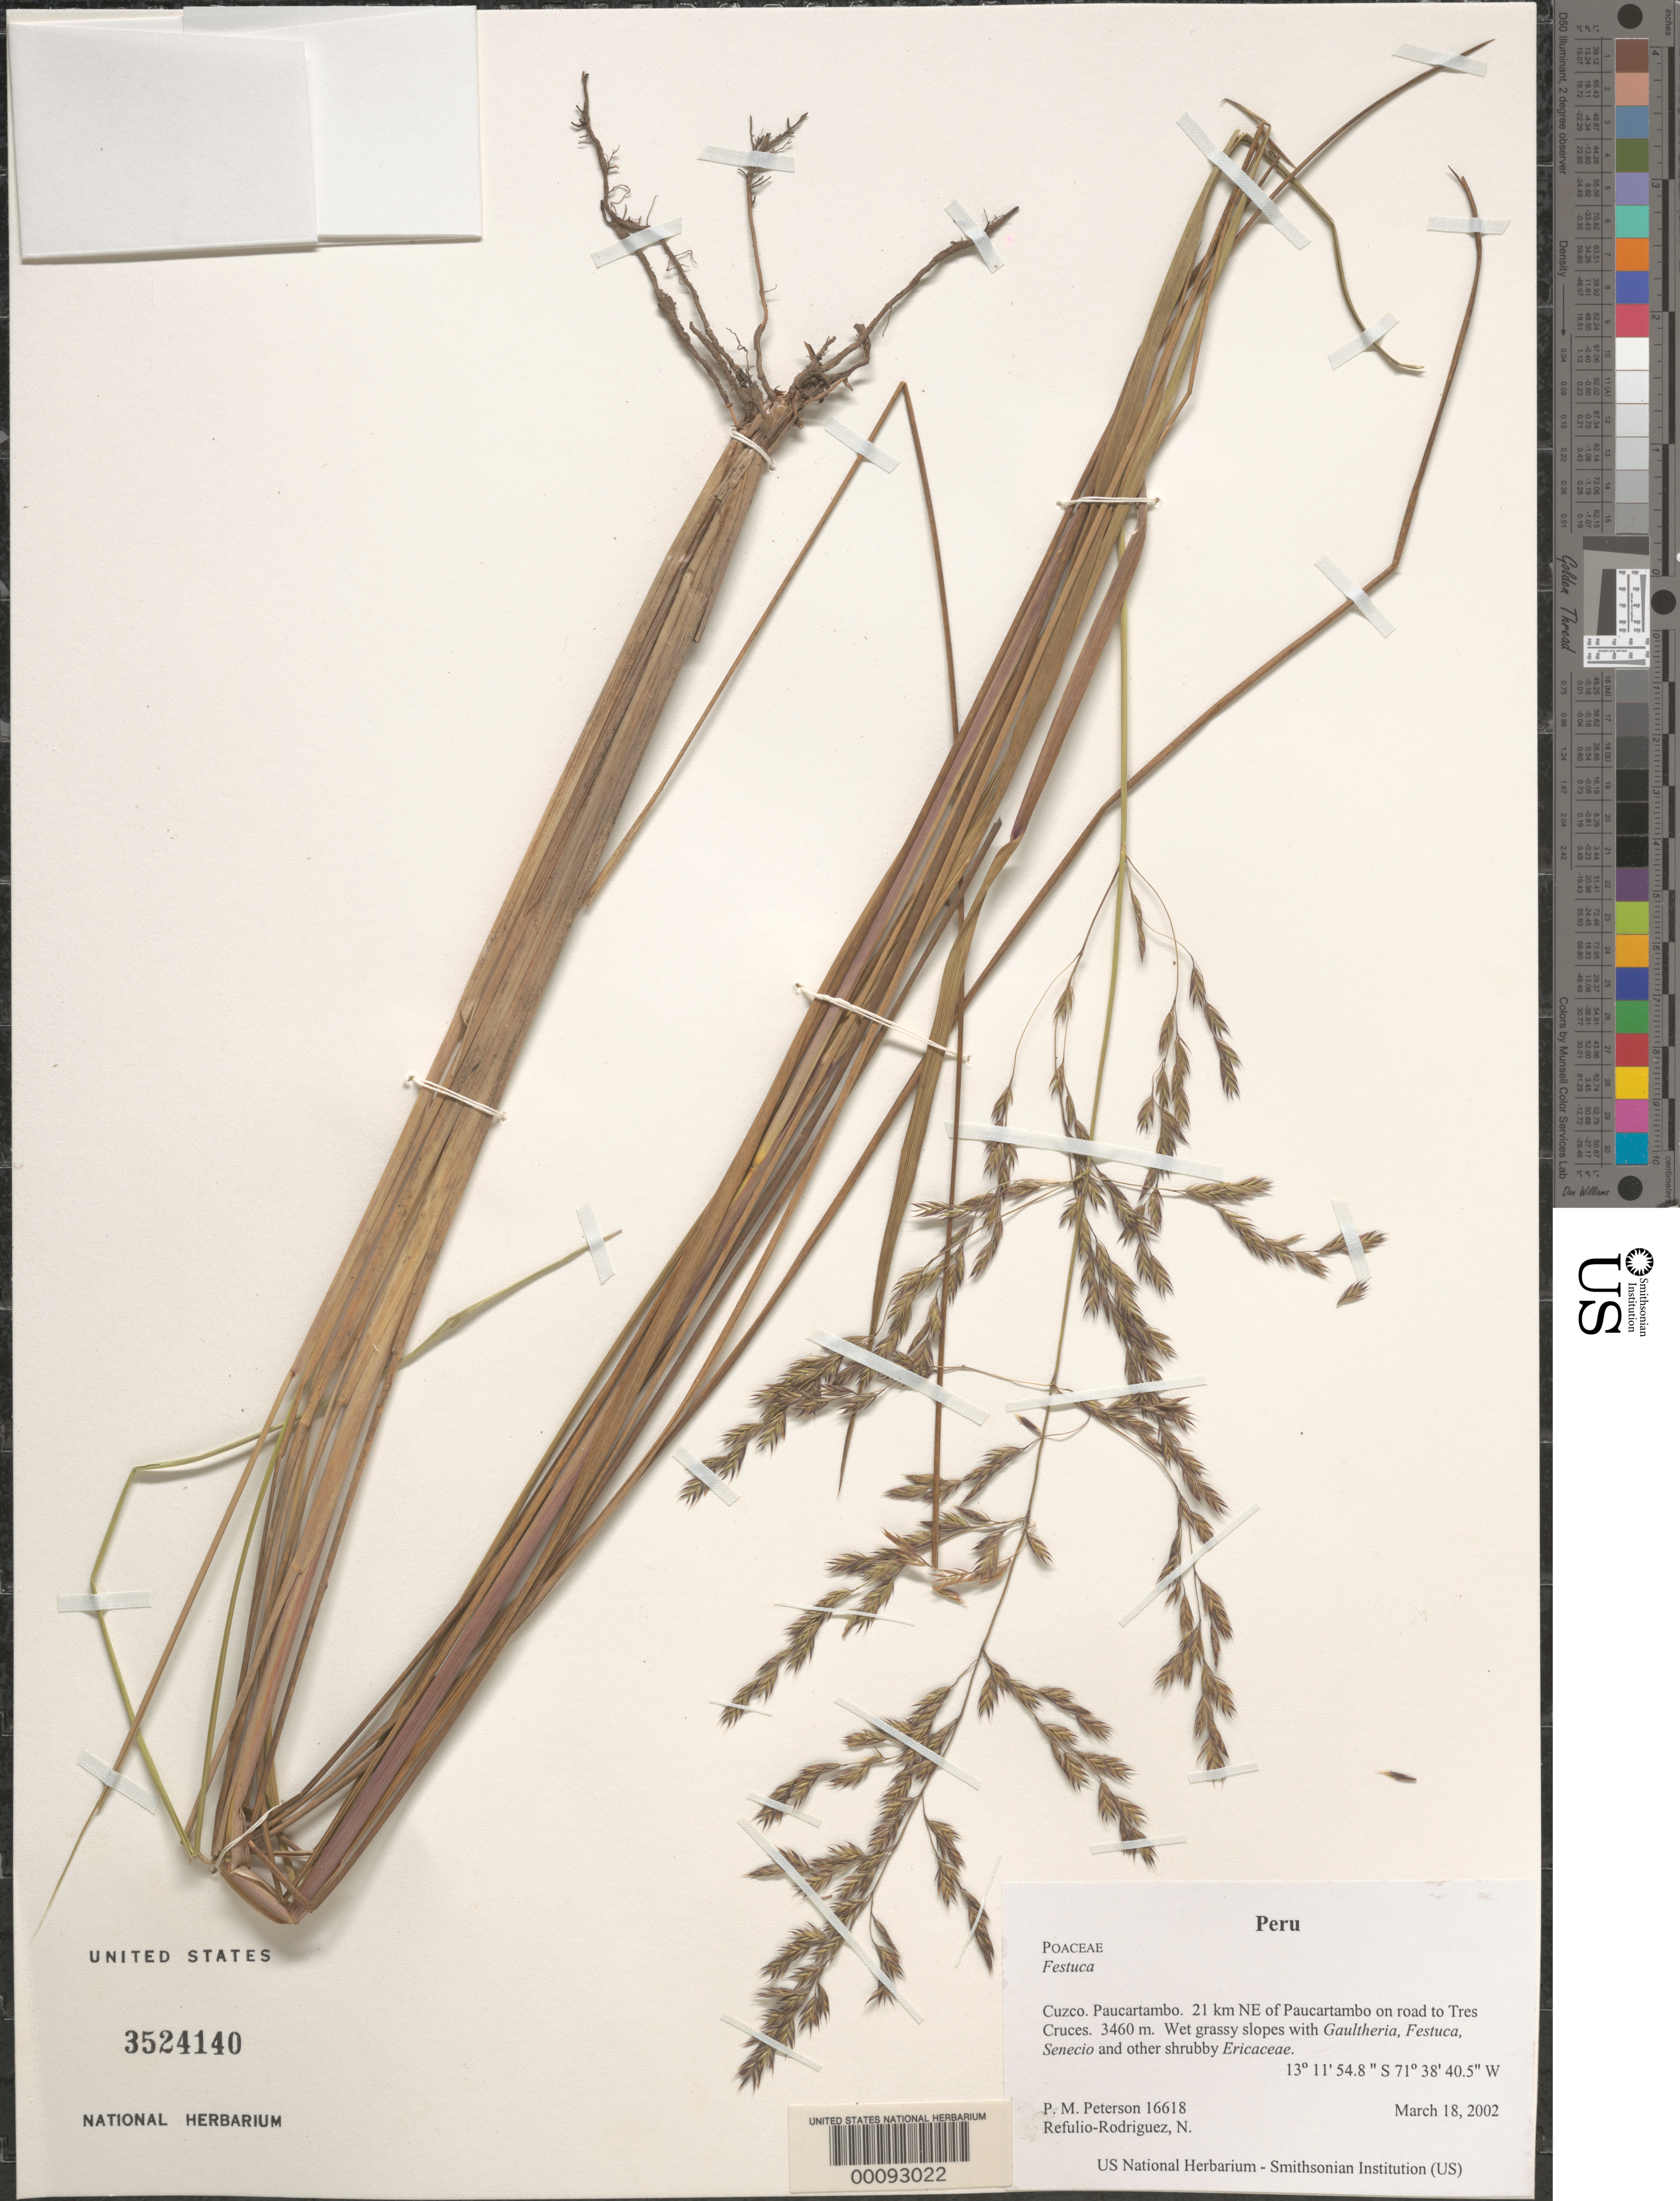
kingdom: Plantae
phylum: Tracheophyta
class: Liliopsida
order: Poales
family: Poaceae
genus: Festuca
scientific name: Festuca sp.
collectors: P. M. Peterson & N. Refulio-Rodríguez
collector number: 16618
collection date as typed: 18 Mar 2002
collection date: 2002-03-18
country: Peru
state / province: Cusco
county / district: Paucartambo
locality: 21 km NE of Paucartambo on road to Tres Cruces.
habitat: Wet grassy slopes with ~Gaultheria, Festuca, Senecio~ and other shruby ~Ericaceae~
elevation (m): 3460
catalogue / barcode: US 3524140